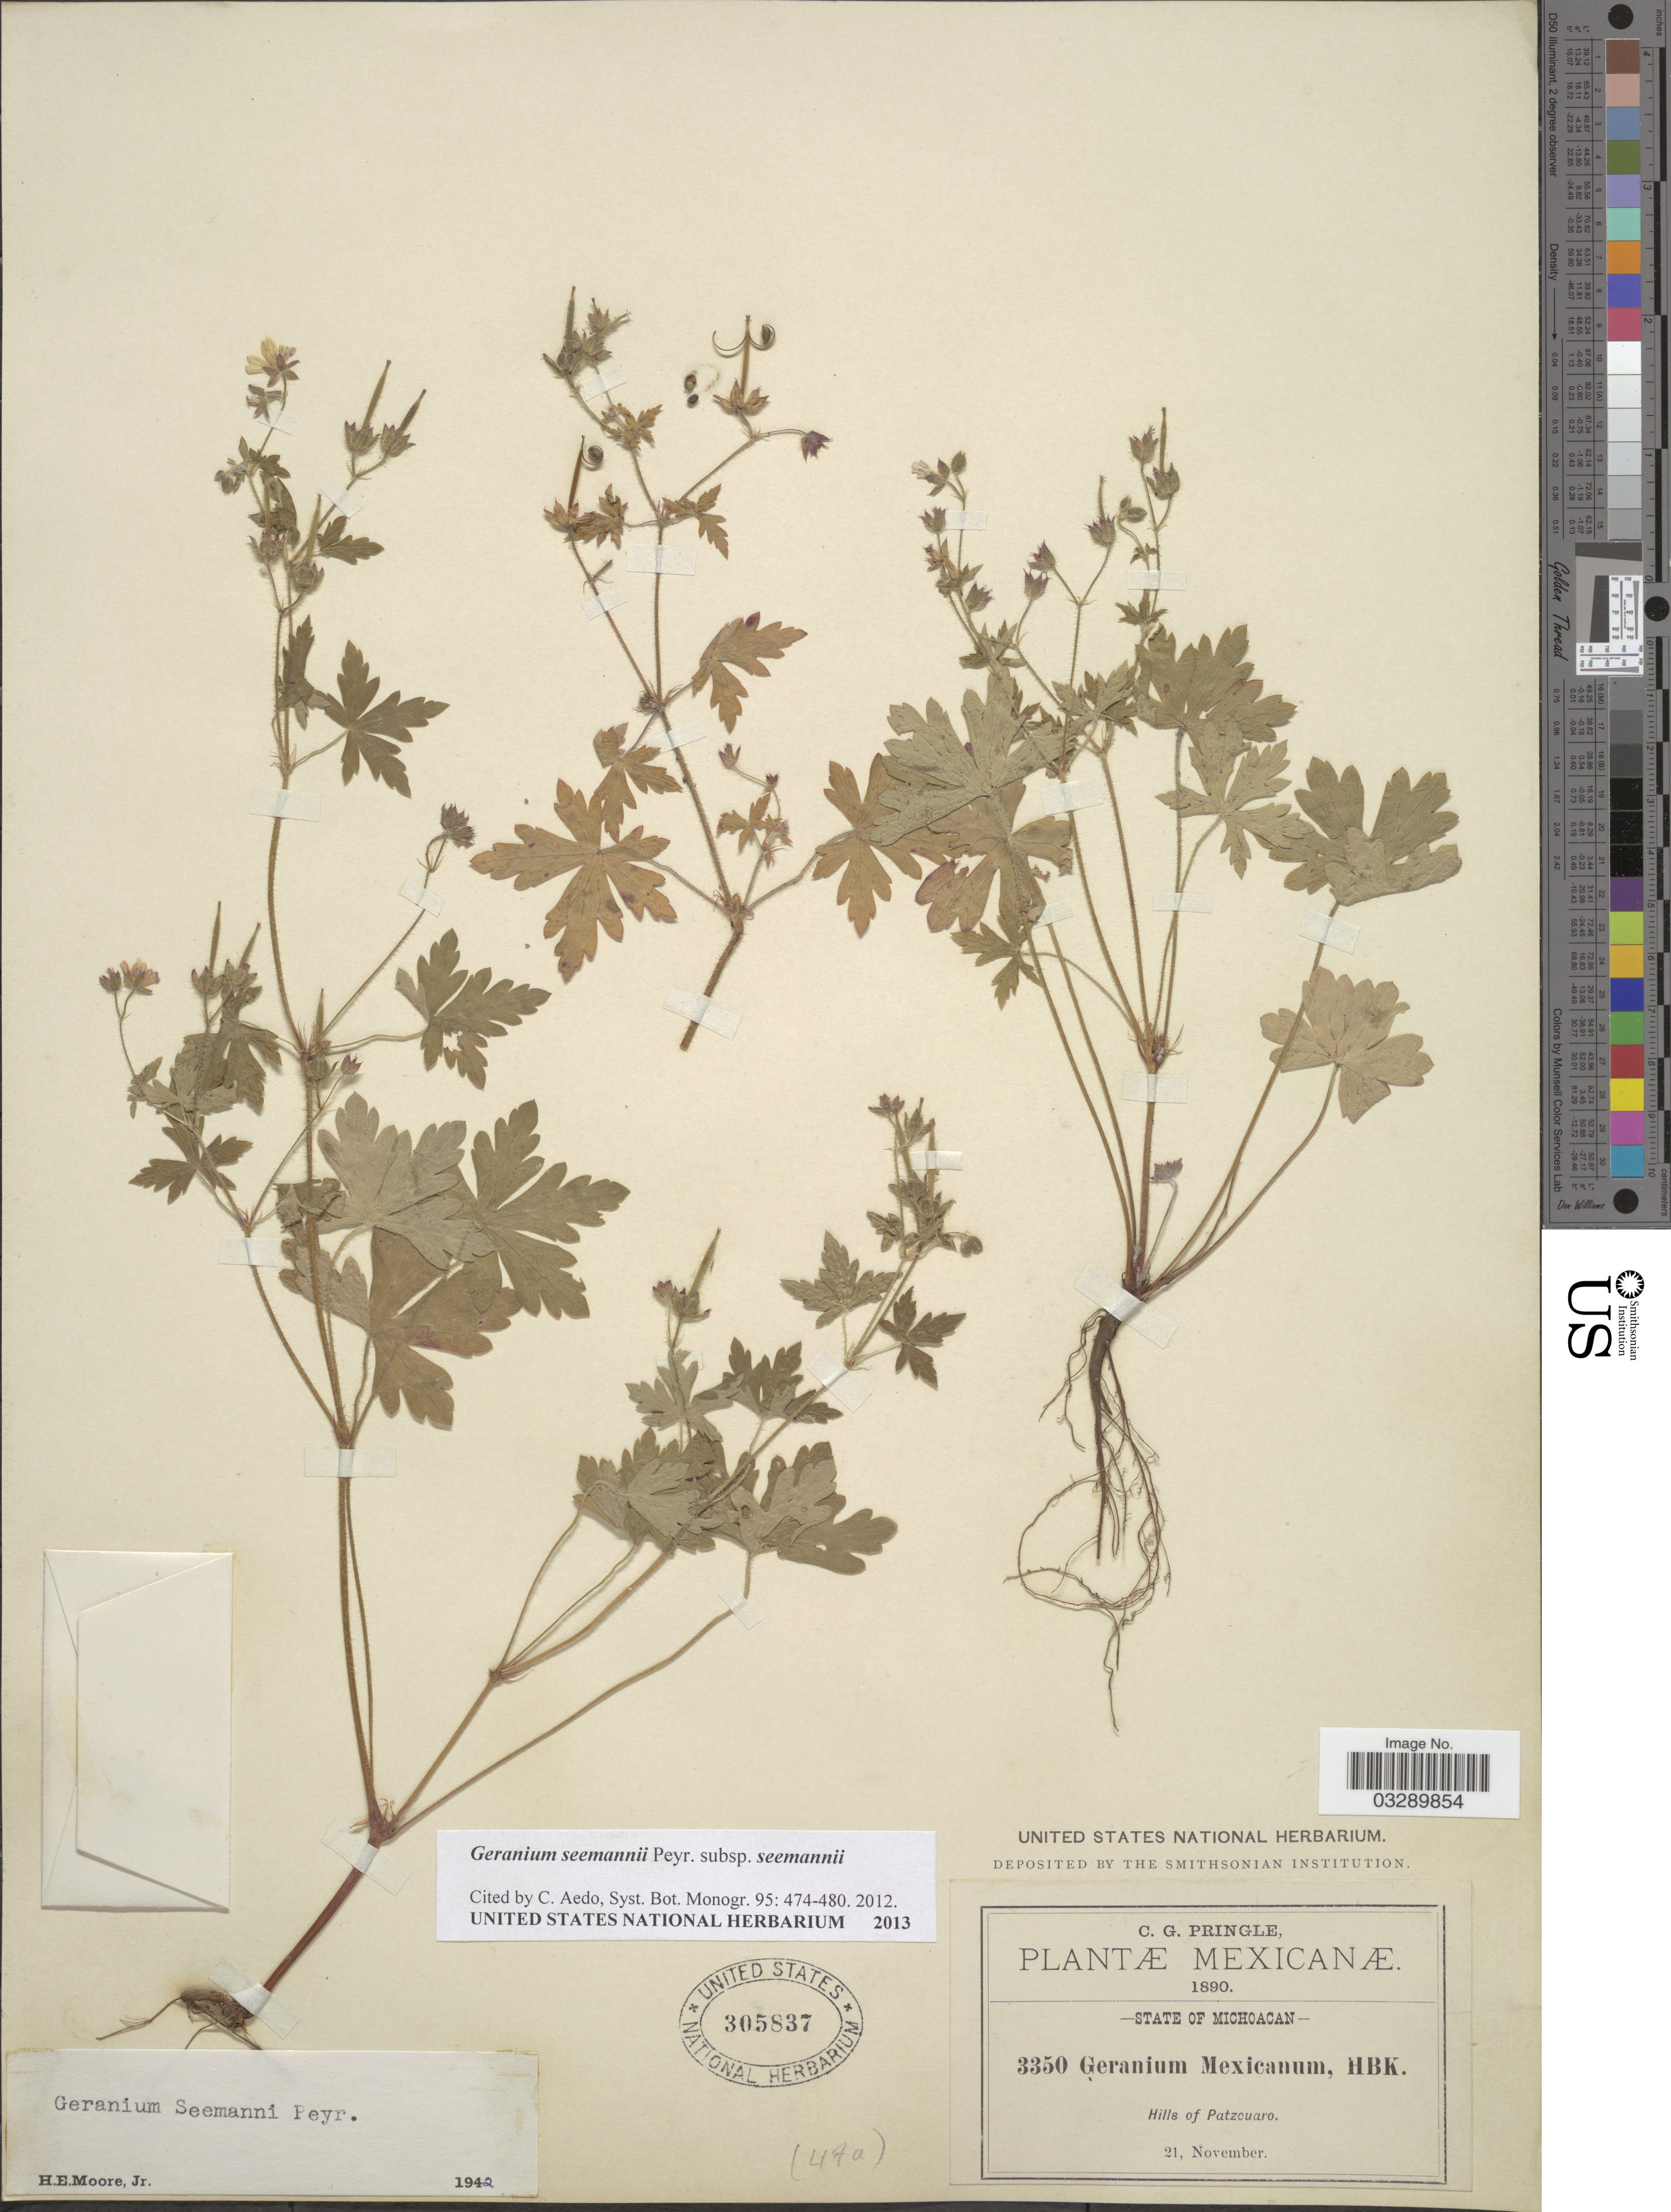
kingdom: Plantae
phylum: Tracheophyta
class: Magnoliopsida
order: Geraniales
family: Geraniaceae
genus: Geranium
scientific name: Geranium seemannii subsp. seemannii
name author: Peyr.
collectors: C. G. Pringle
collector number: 3350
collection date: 1890-11-21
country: Mexico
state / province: Michoacán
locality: Hills of Patzcuaro.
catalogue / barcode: US 305837